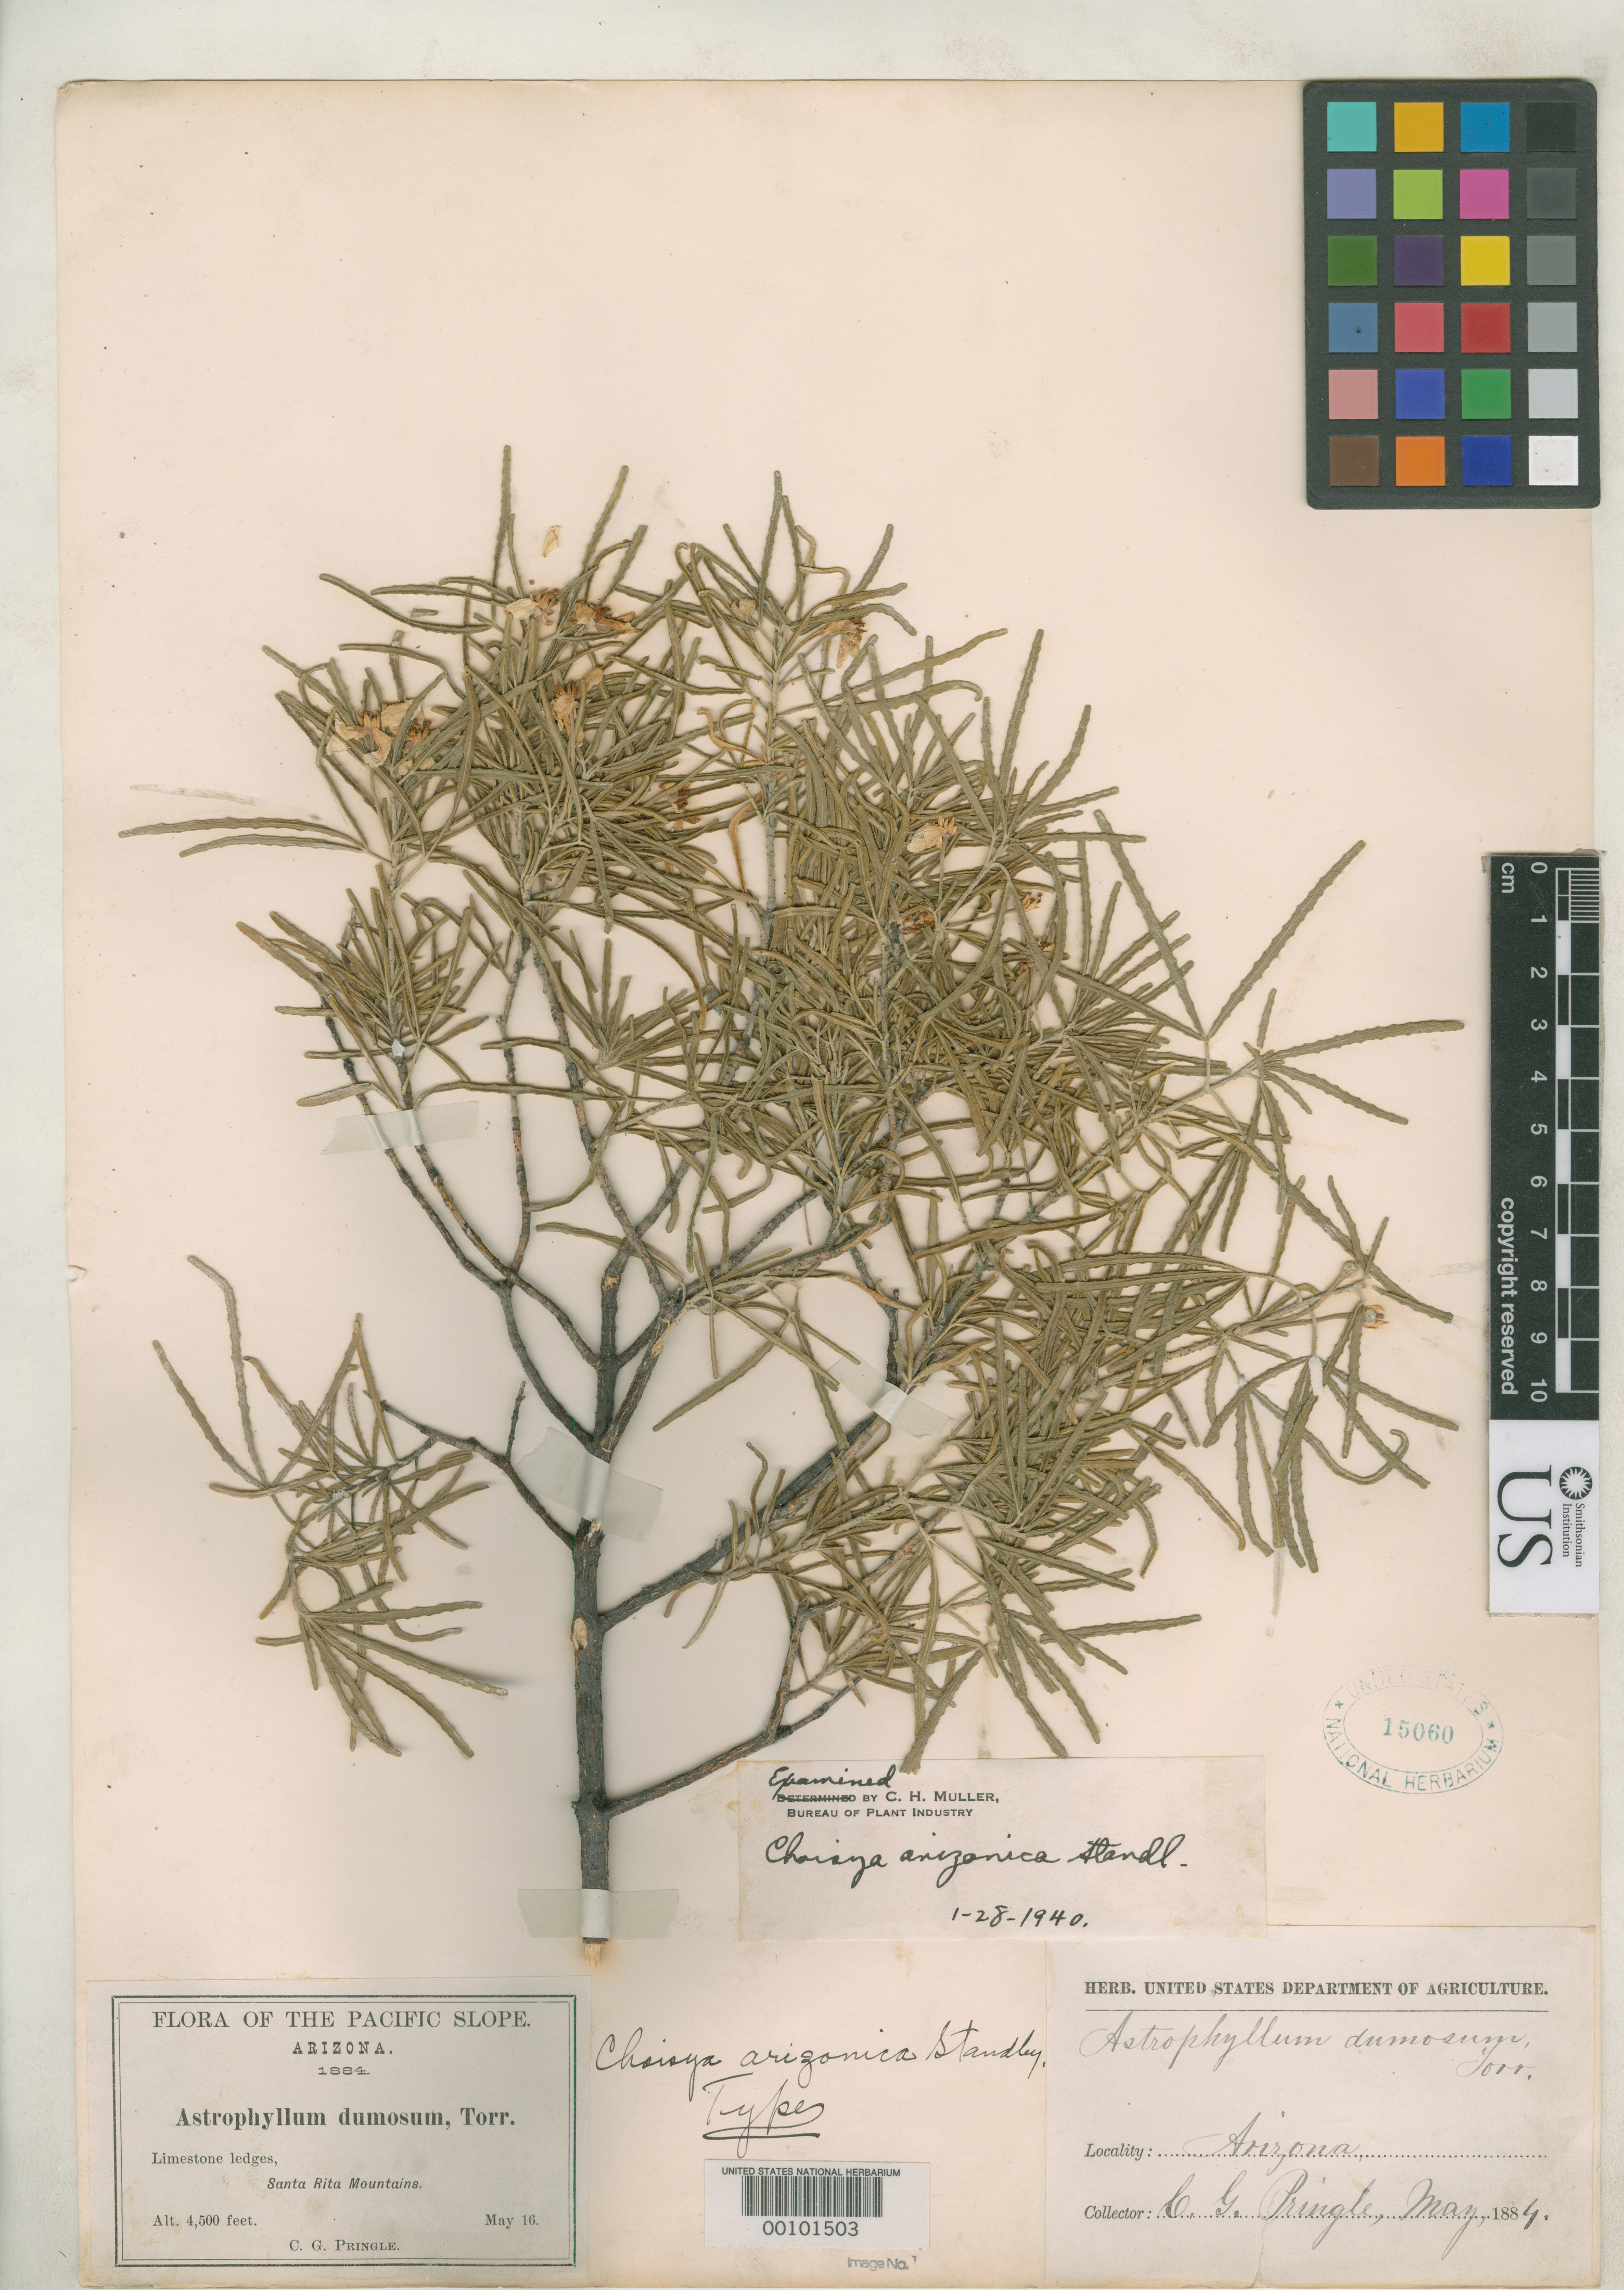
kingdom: Plantae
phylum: Tracheophyta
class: Magnoliopsida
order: Sapindales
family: Rutaceae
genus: Choisya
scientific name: Choisya arizonica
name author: Standl.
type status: Holotype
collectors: C. G. Pringle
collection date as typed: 16 May 1884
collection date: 1884-05-16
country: United States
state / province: Arizona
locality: Santa Rita Mountains.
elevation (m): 1350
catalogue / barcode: US 15060